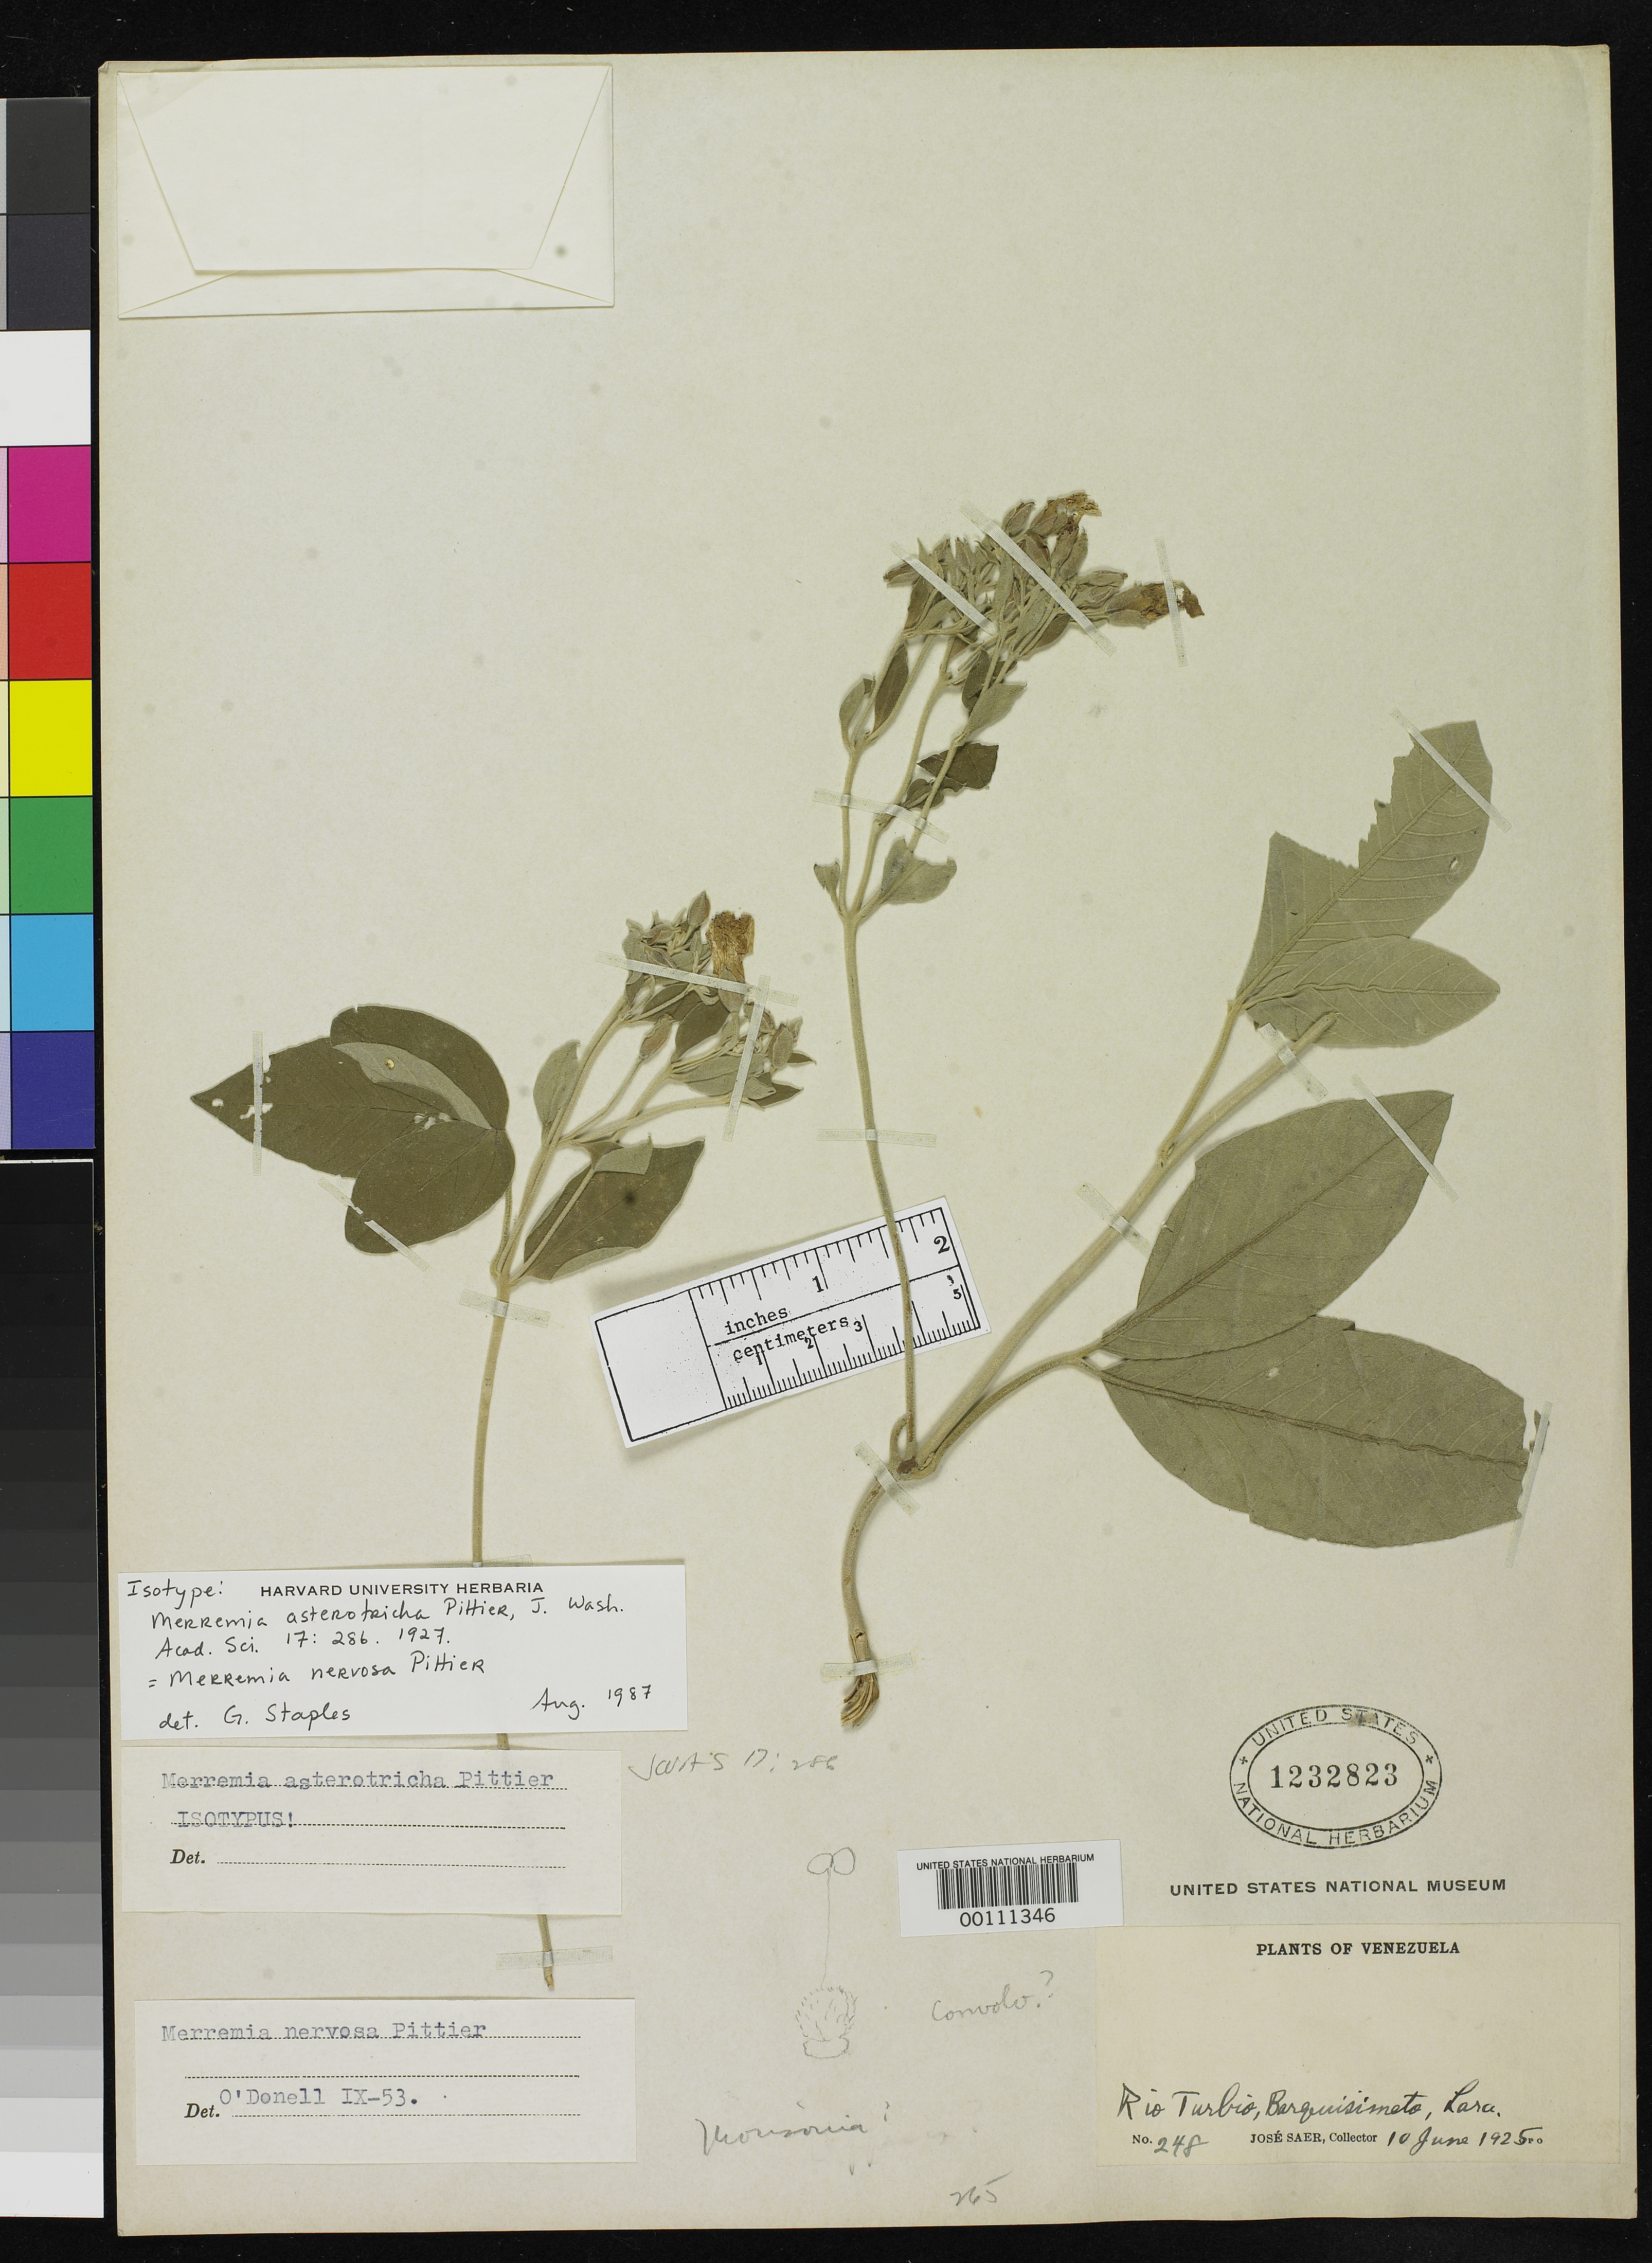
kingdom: Plantae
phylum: Tracheophyta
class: Magnoliopsida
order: Solanales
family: Convolvulaceae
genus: Merremia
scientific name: Merremia asterotricha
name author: Pittier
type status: Isotype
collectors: J. Saer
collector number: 248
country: Venezuela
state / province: Mérida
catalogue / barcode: US 1232823